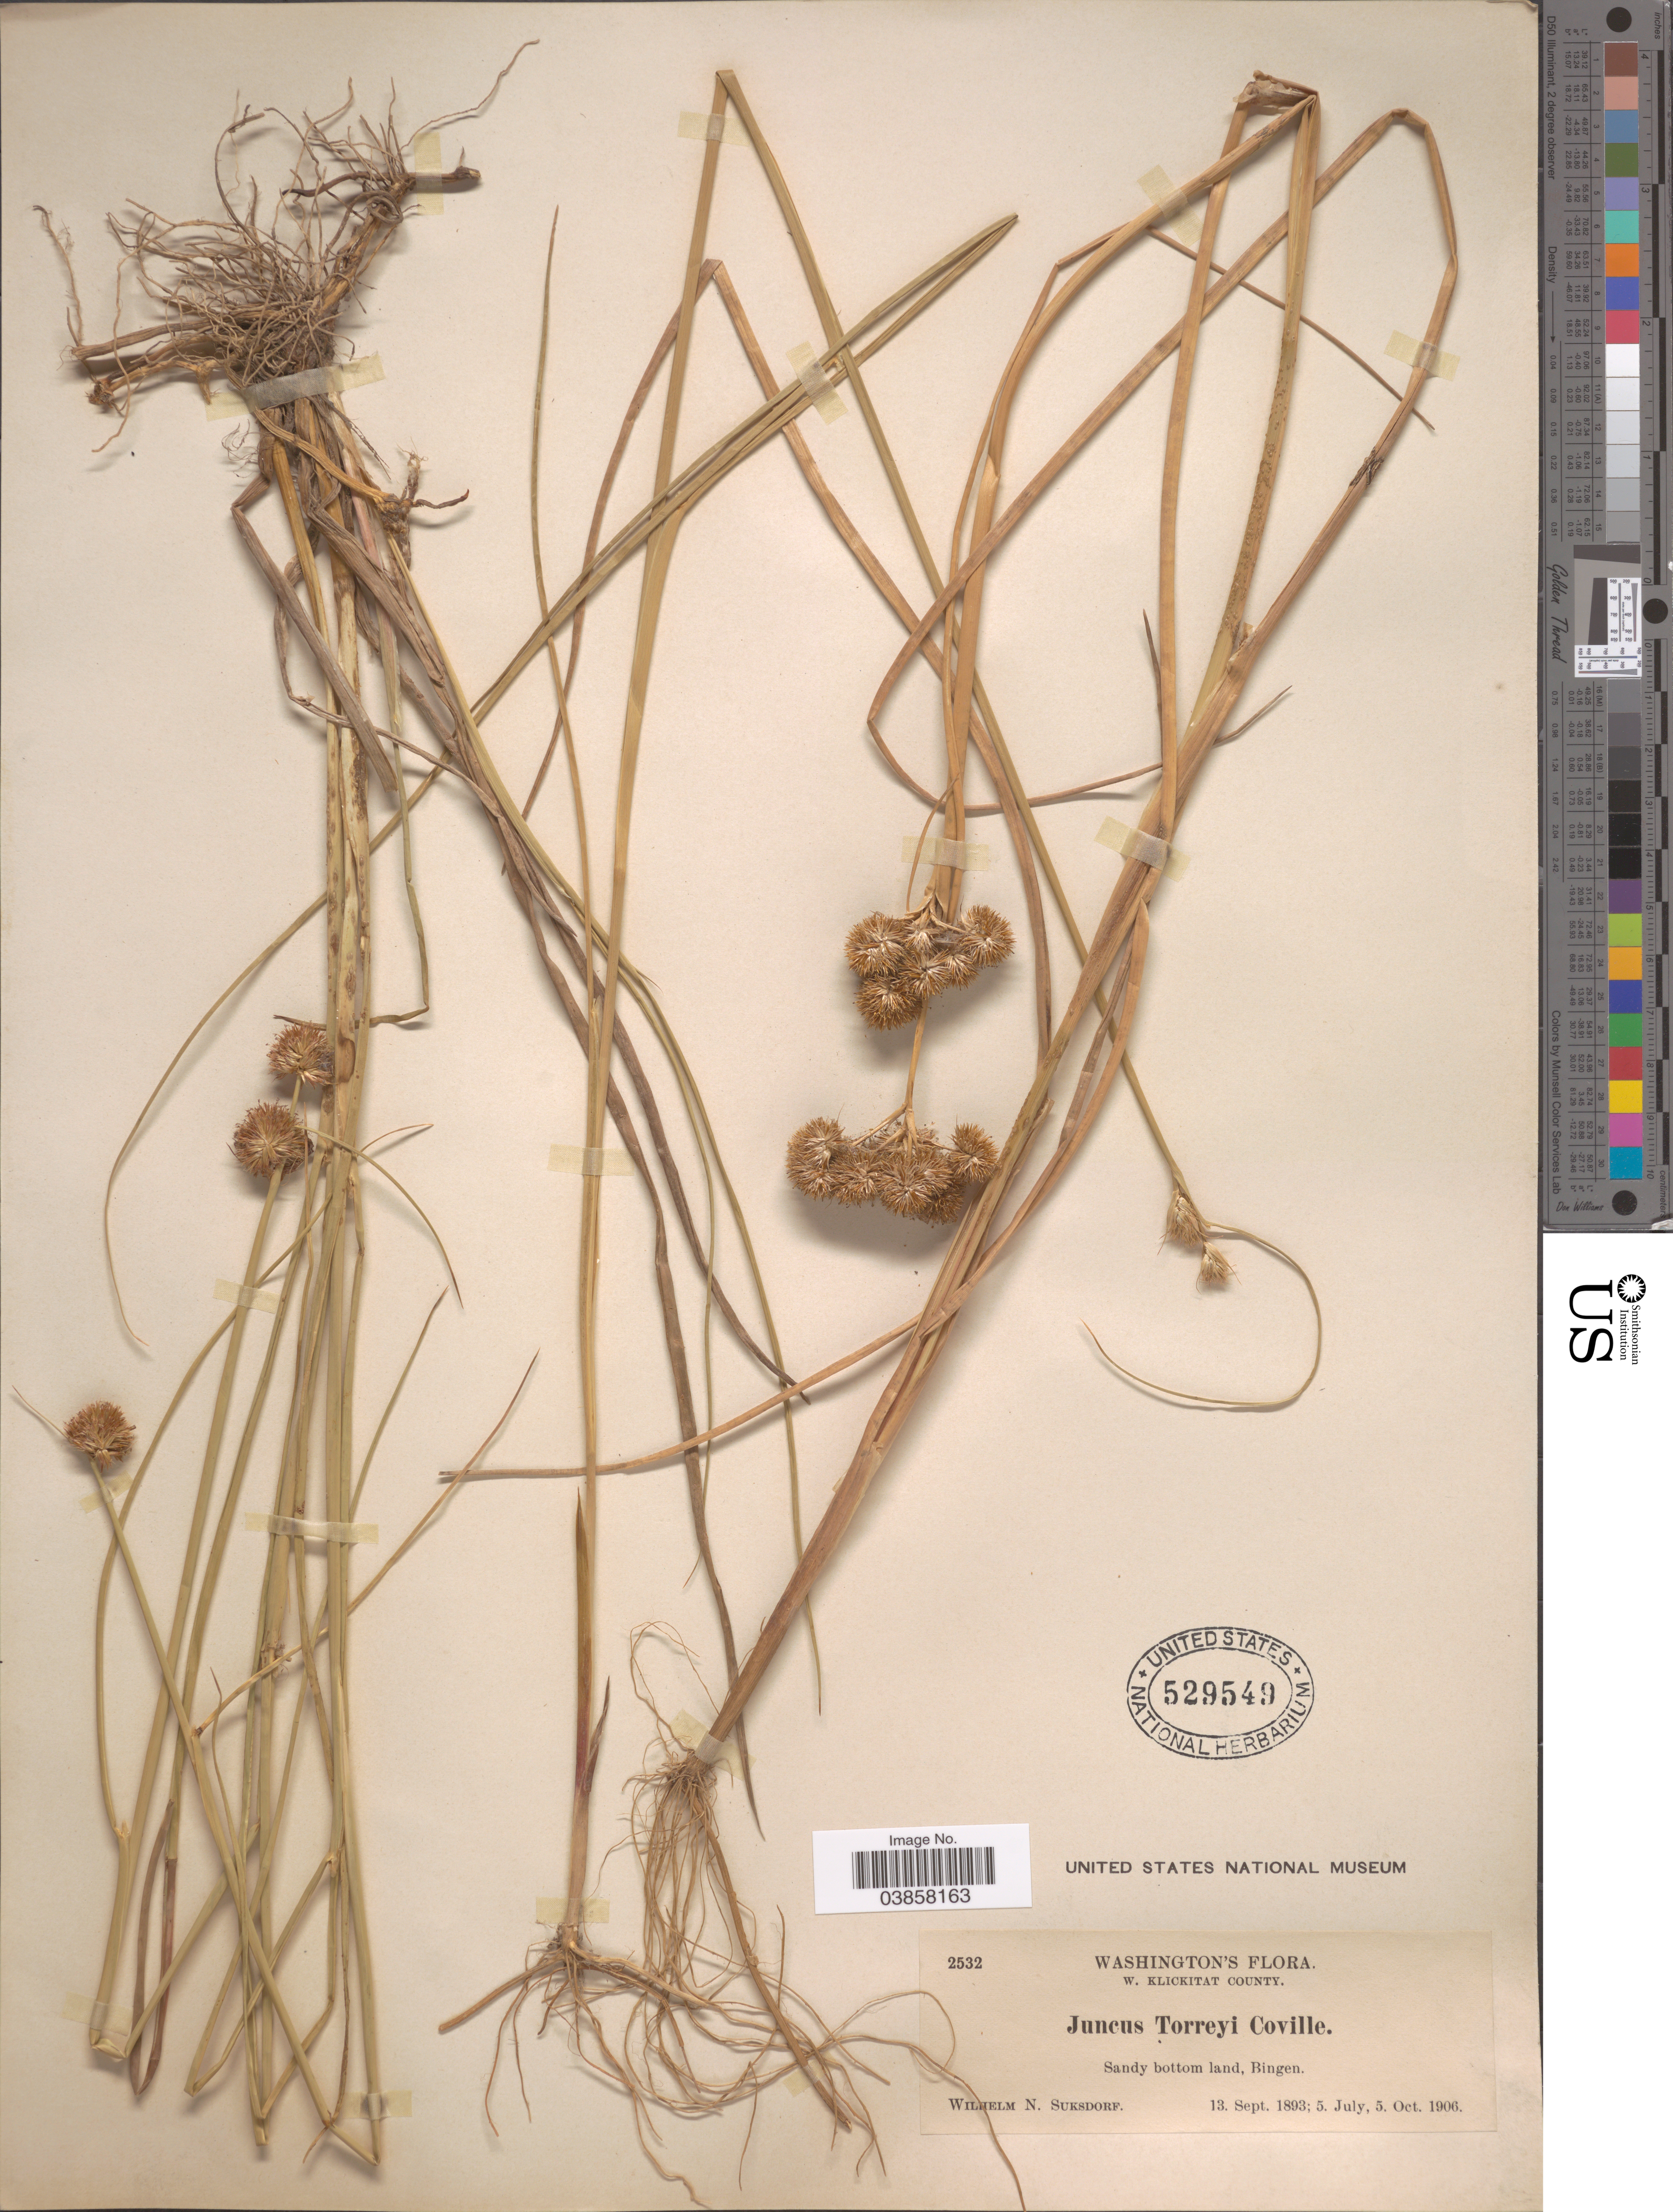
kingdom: Plantae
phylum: Tracheophyta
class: Liliopsida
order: Poales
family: Juncaceae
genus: Juncus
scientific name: Juncus torreyi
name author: Coville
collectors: W. N. Suksdorf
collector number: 2532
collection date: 1893-09-13/1906-10-05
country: United States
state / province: Washington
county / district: Klickitat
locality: W. Klickitat County. Bingen.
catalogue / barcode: US 529549